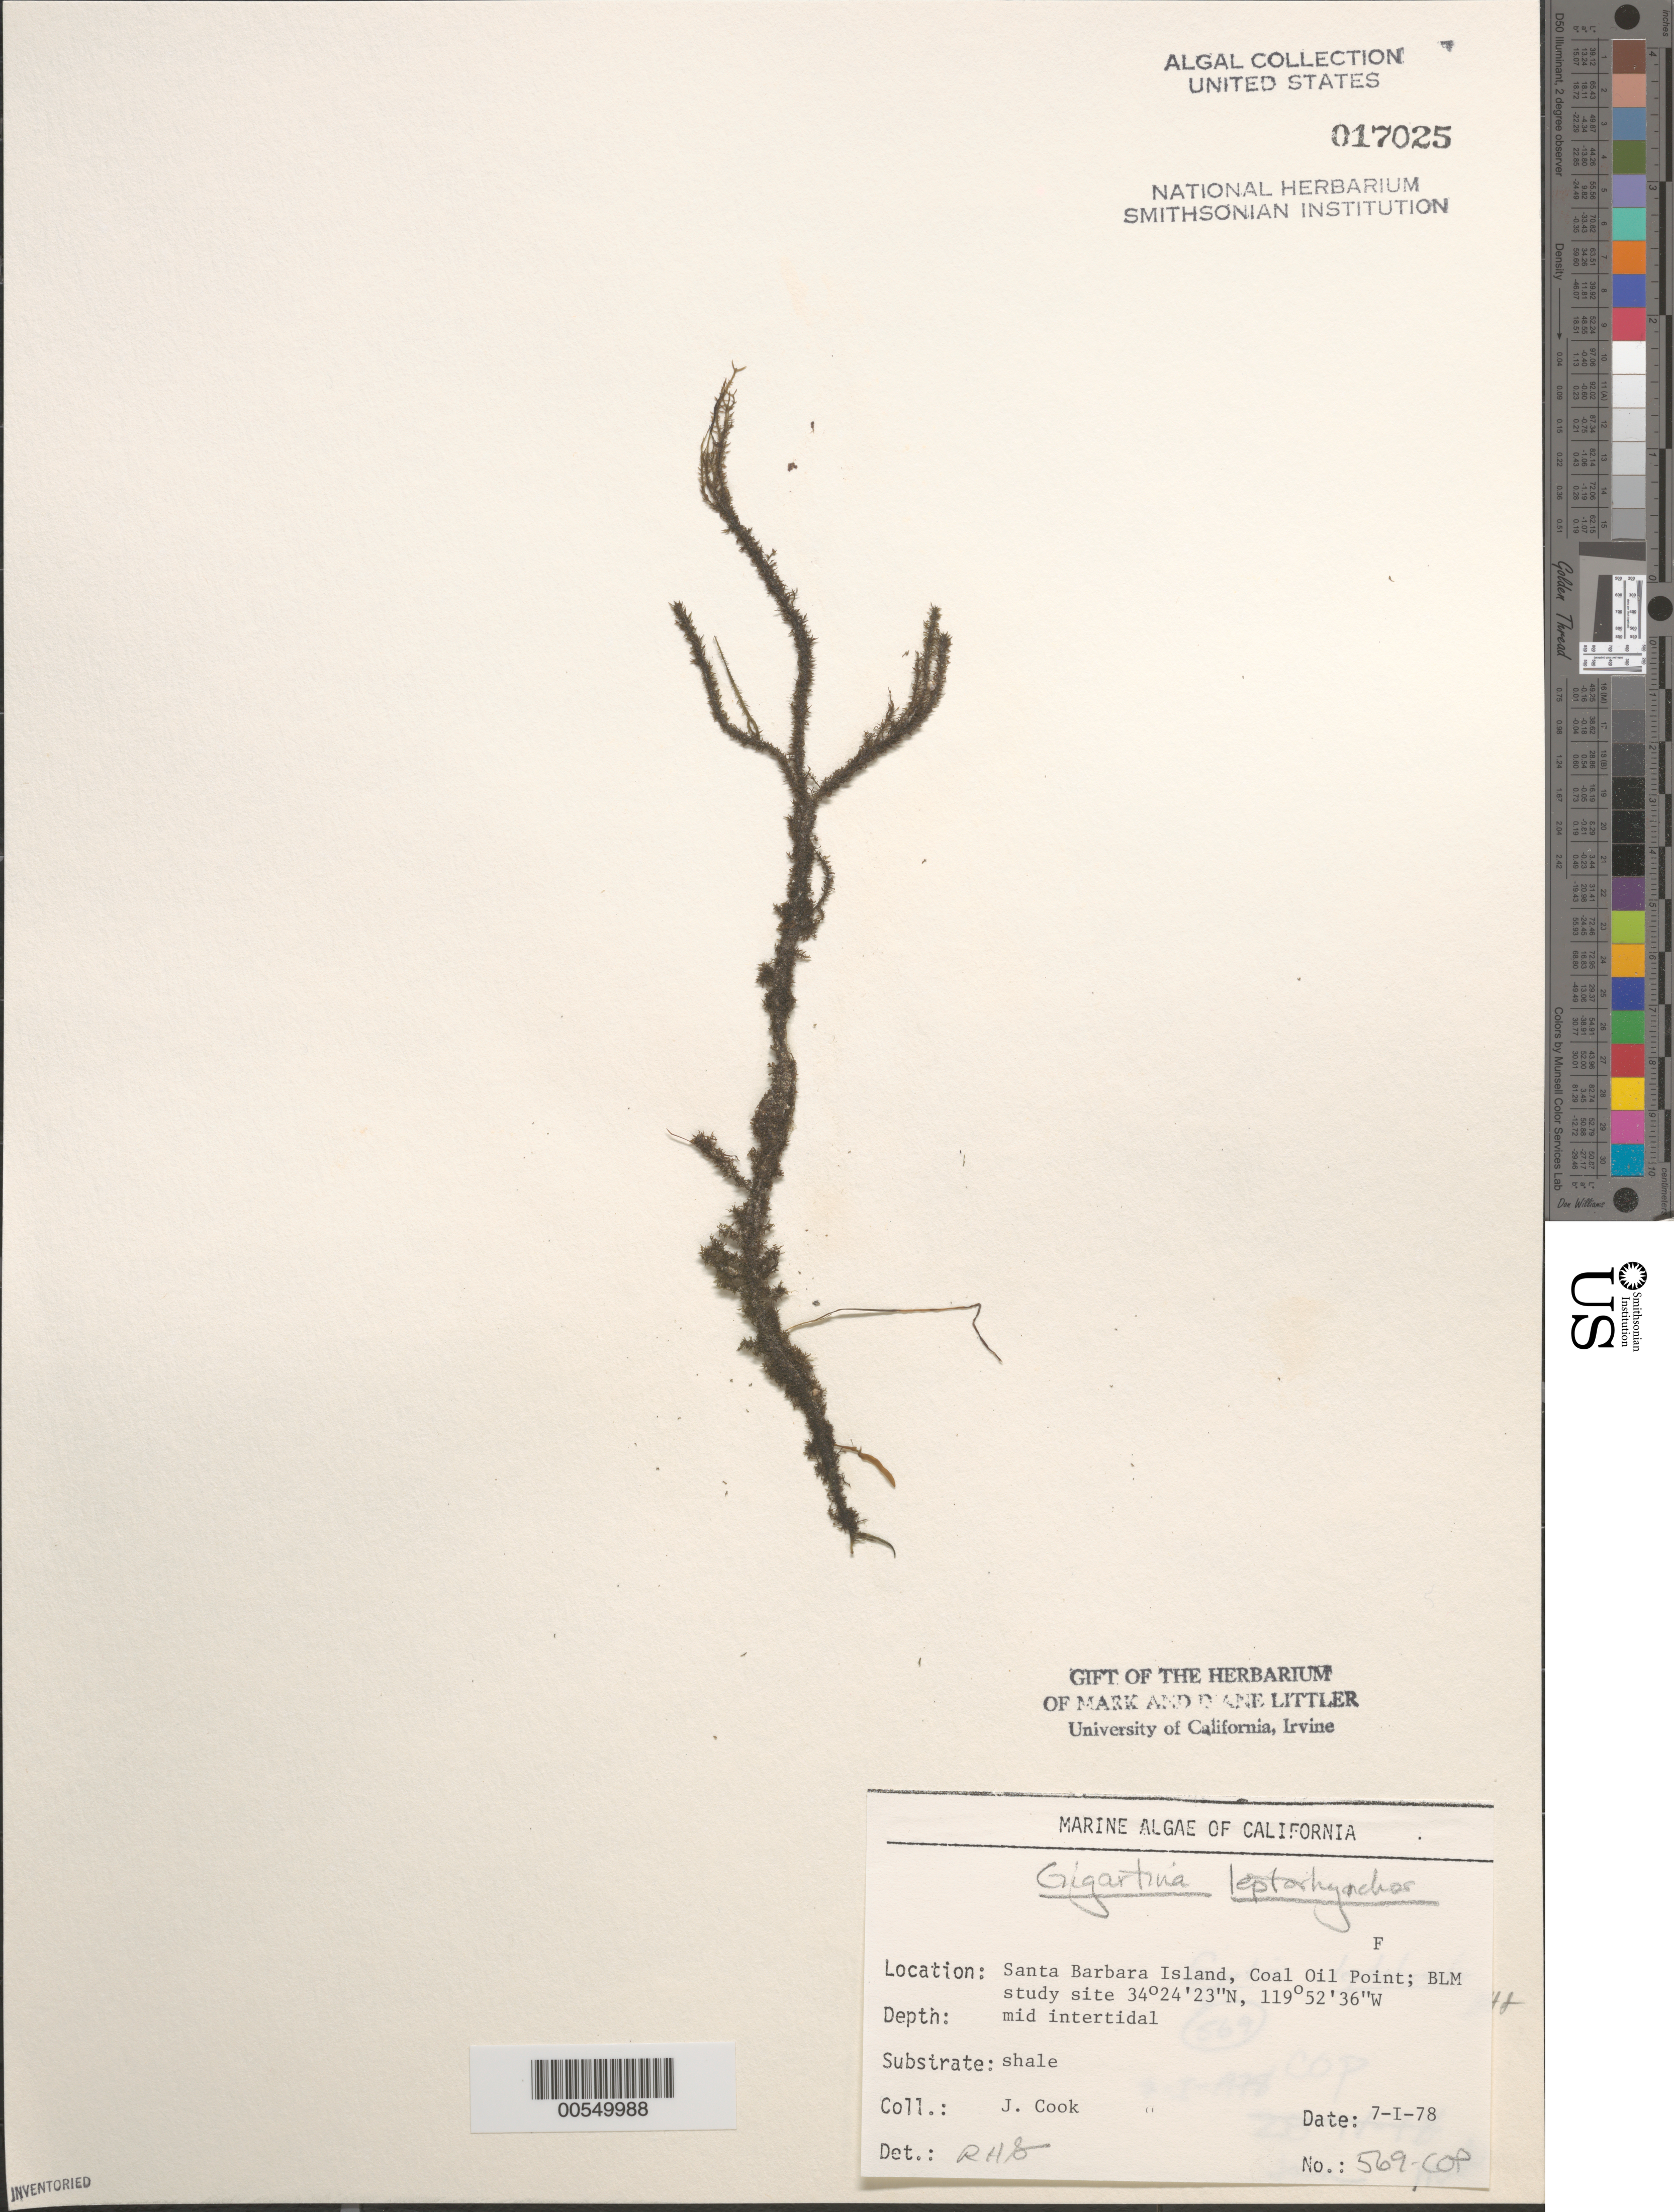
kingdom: Plantae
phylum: Rhodophyta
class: Florideophyceae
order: Gigartinales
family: Gigartinaceae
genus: Mazzaella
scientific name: Mazzaella leptorhynchos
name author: (J. Agardh) Leister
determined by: Algae name updating Project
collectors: J. Cook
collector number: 569-cop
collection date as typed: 07 Jan 1978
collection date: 1978-01-07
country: United States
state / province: California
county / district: Santa Barbara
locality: Coal Oil Point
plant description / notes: BLM-SOCALBIGHT Rocky Intertidal Survey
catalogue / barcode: US 17025